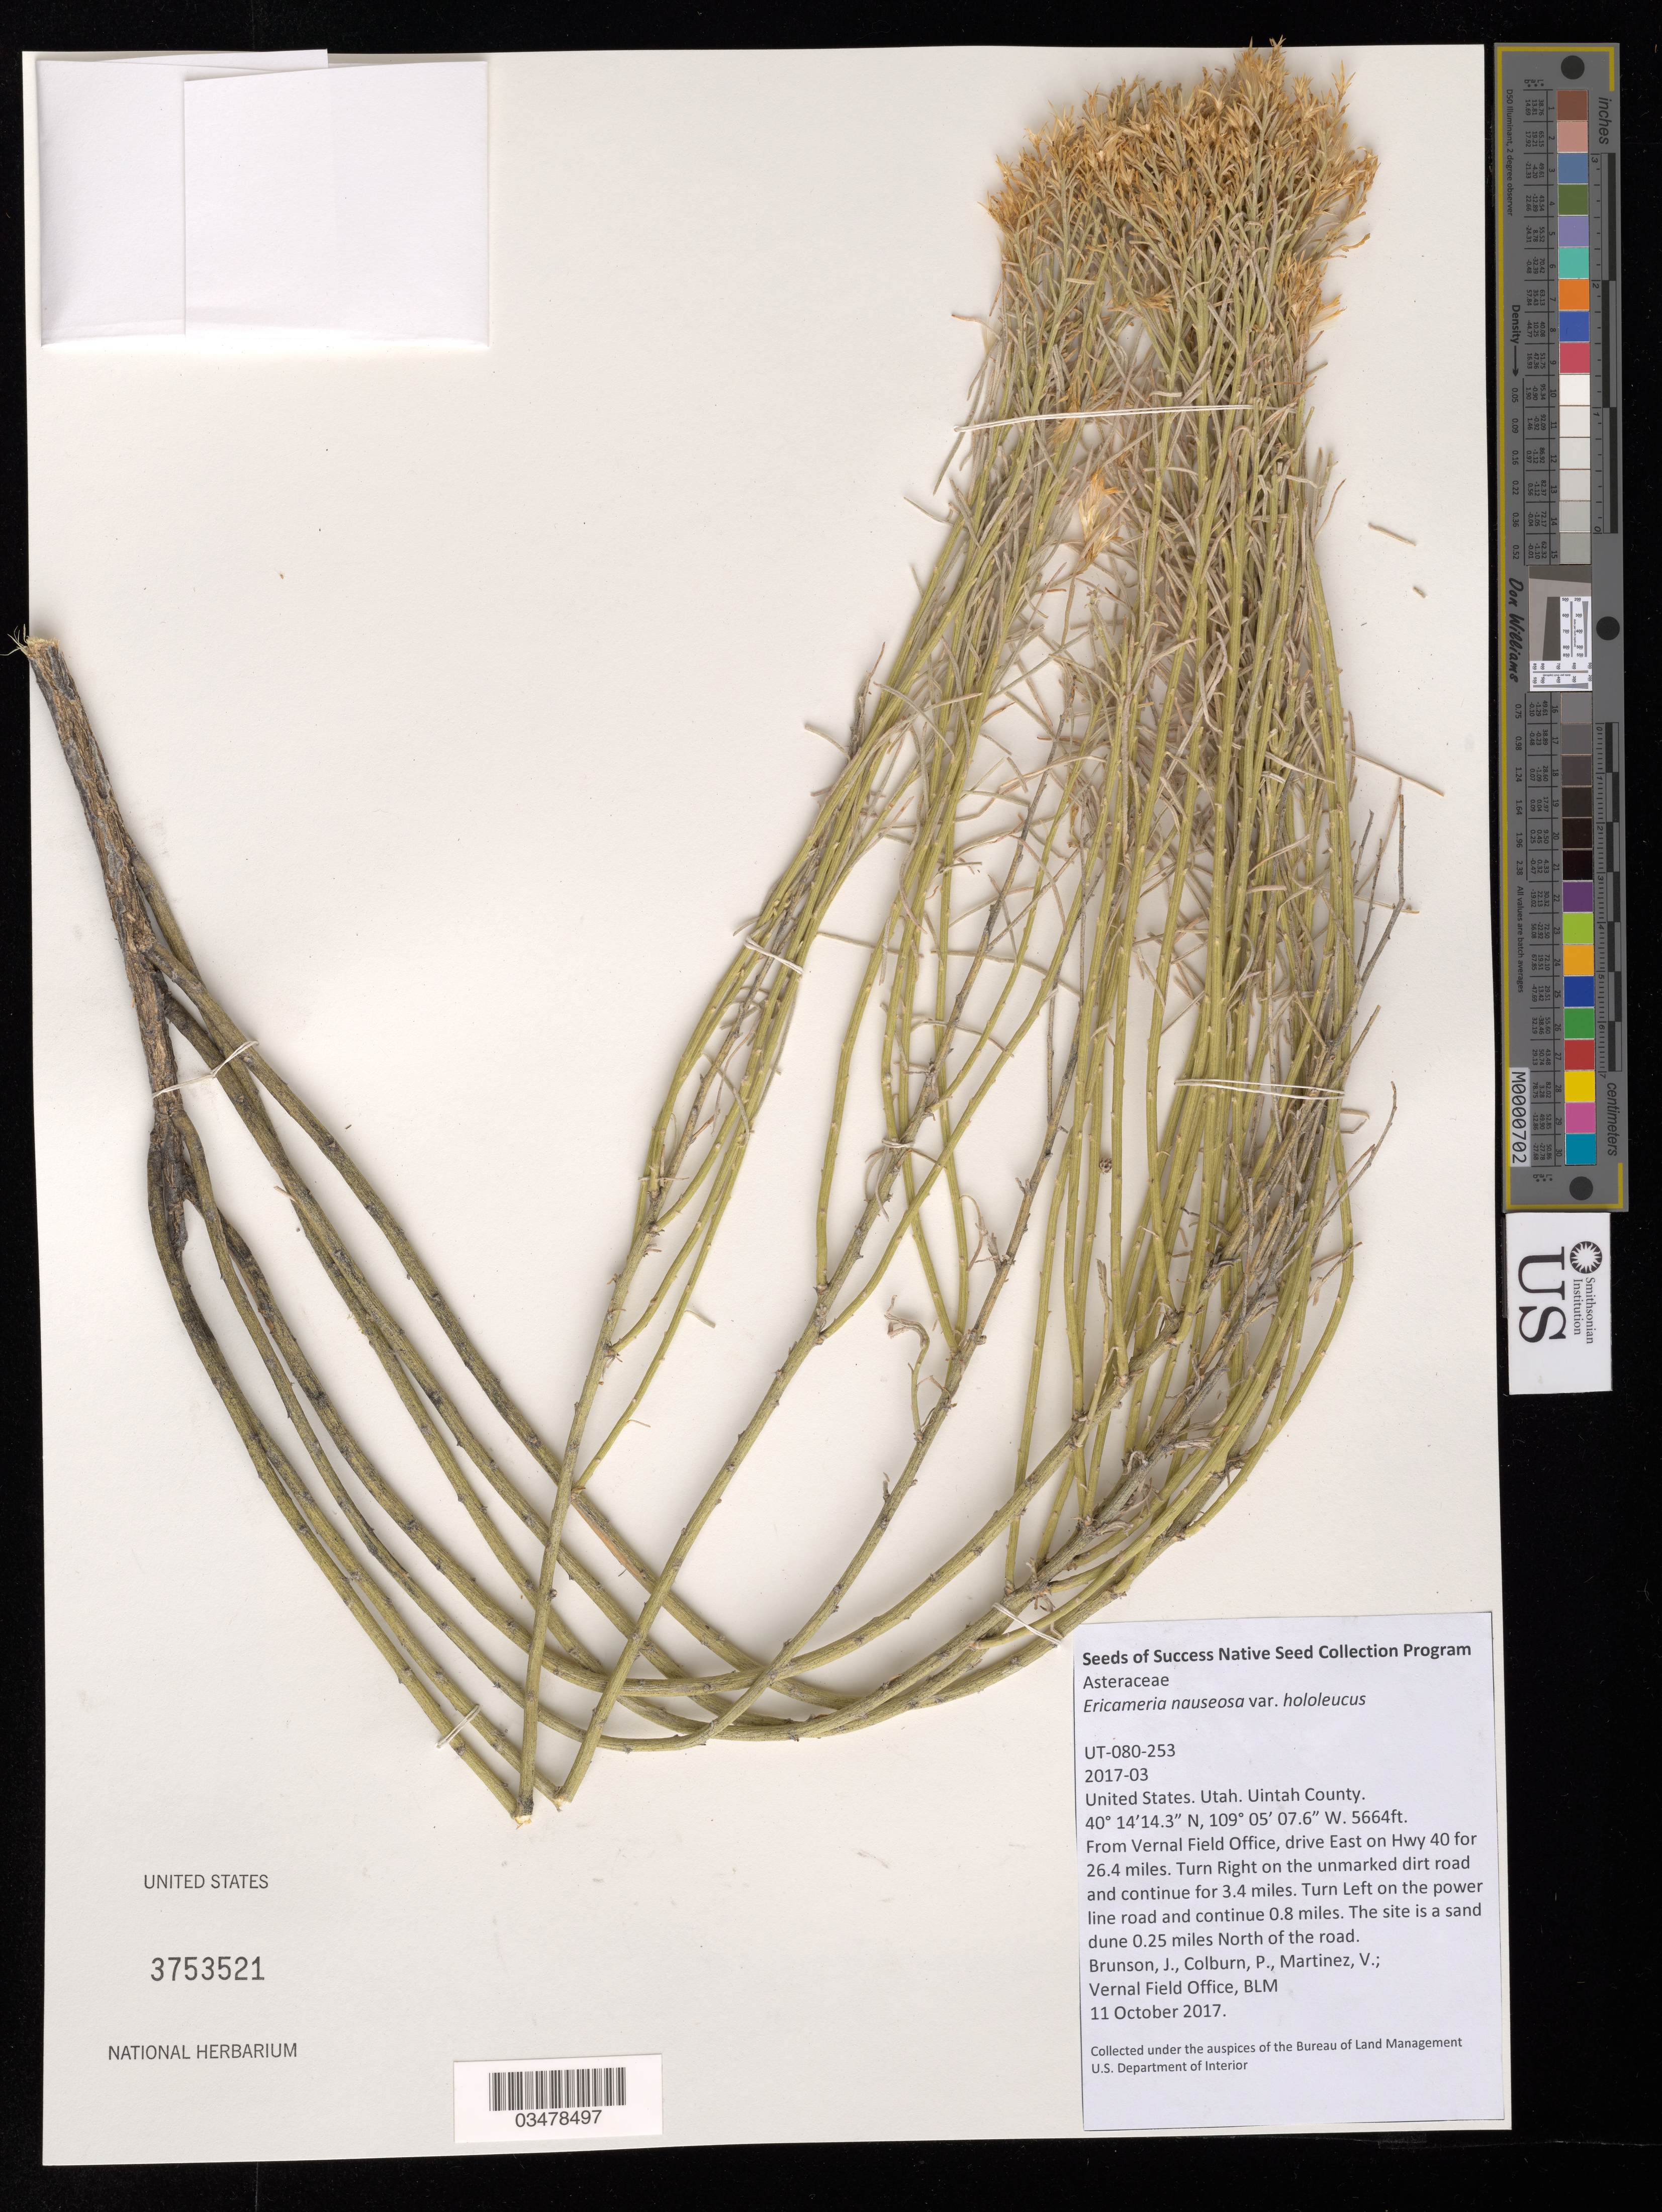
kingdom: Plantae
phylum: Tracheophyta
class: Magnoliopsida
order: Asterales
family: Asteraceae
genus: Ericameria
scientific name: Ericameria nauseosa var. hololeuca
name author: (A. Gray) G.L. Nesom & G.I. Baird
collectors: J. Brunson, V. Martinez & P. Colburn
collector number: UT080-253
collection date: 2017-10-11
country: United States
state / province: Utah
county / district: Unitah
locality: Snake John Wash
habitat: Inter-mountain Basins Big Sagebrush Shrubland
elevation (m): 1726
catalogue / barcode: US 3753521